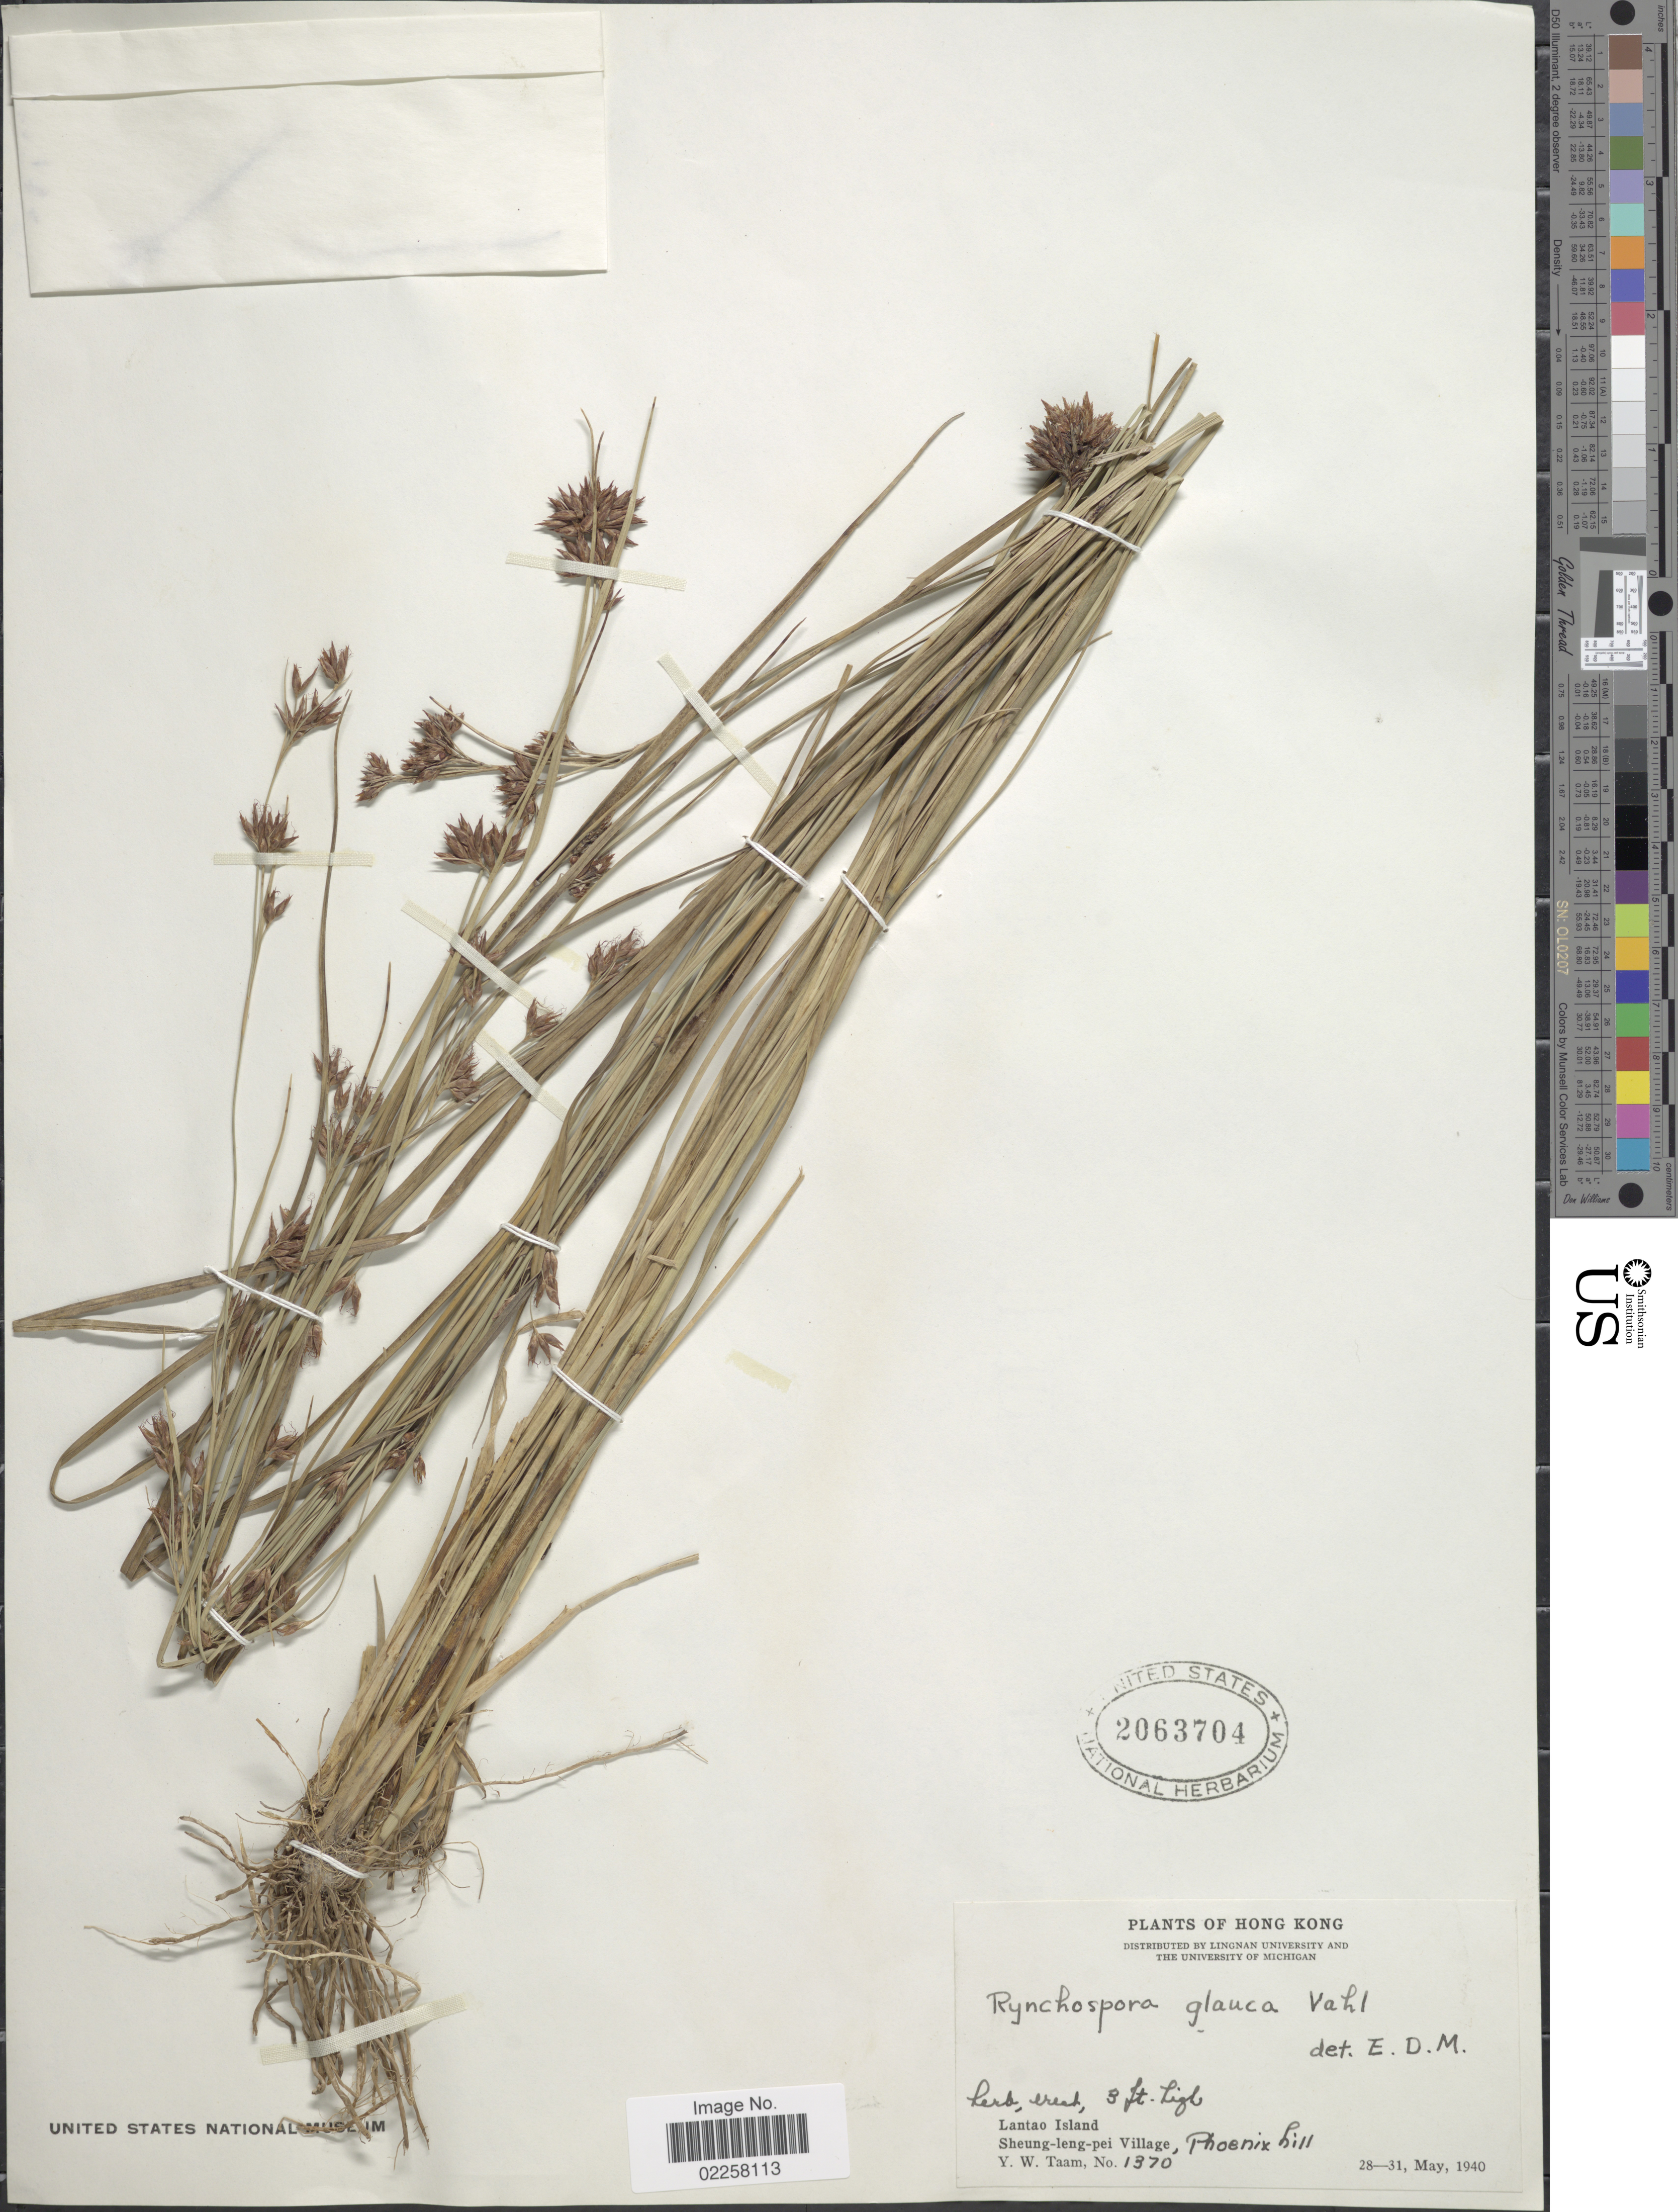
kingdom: Plantae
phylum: Tracheophyta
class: Liliopsida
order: Poales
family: Cyperaceae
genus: Rhynchospora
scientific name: Rhynchospora rugosa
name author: (Vahl) Gale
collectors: Y. W. Taam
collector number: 1370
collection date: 1940-05-28/1940-05-31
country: China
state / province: Hong Kong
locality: Lantao Island. Sheung-leng-pei Village, Phoenix hill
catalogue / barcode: US 2063704